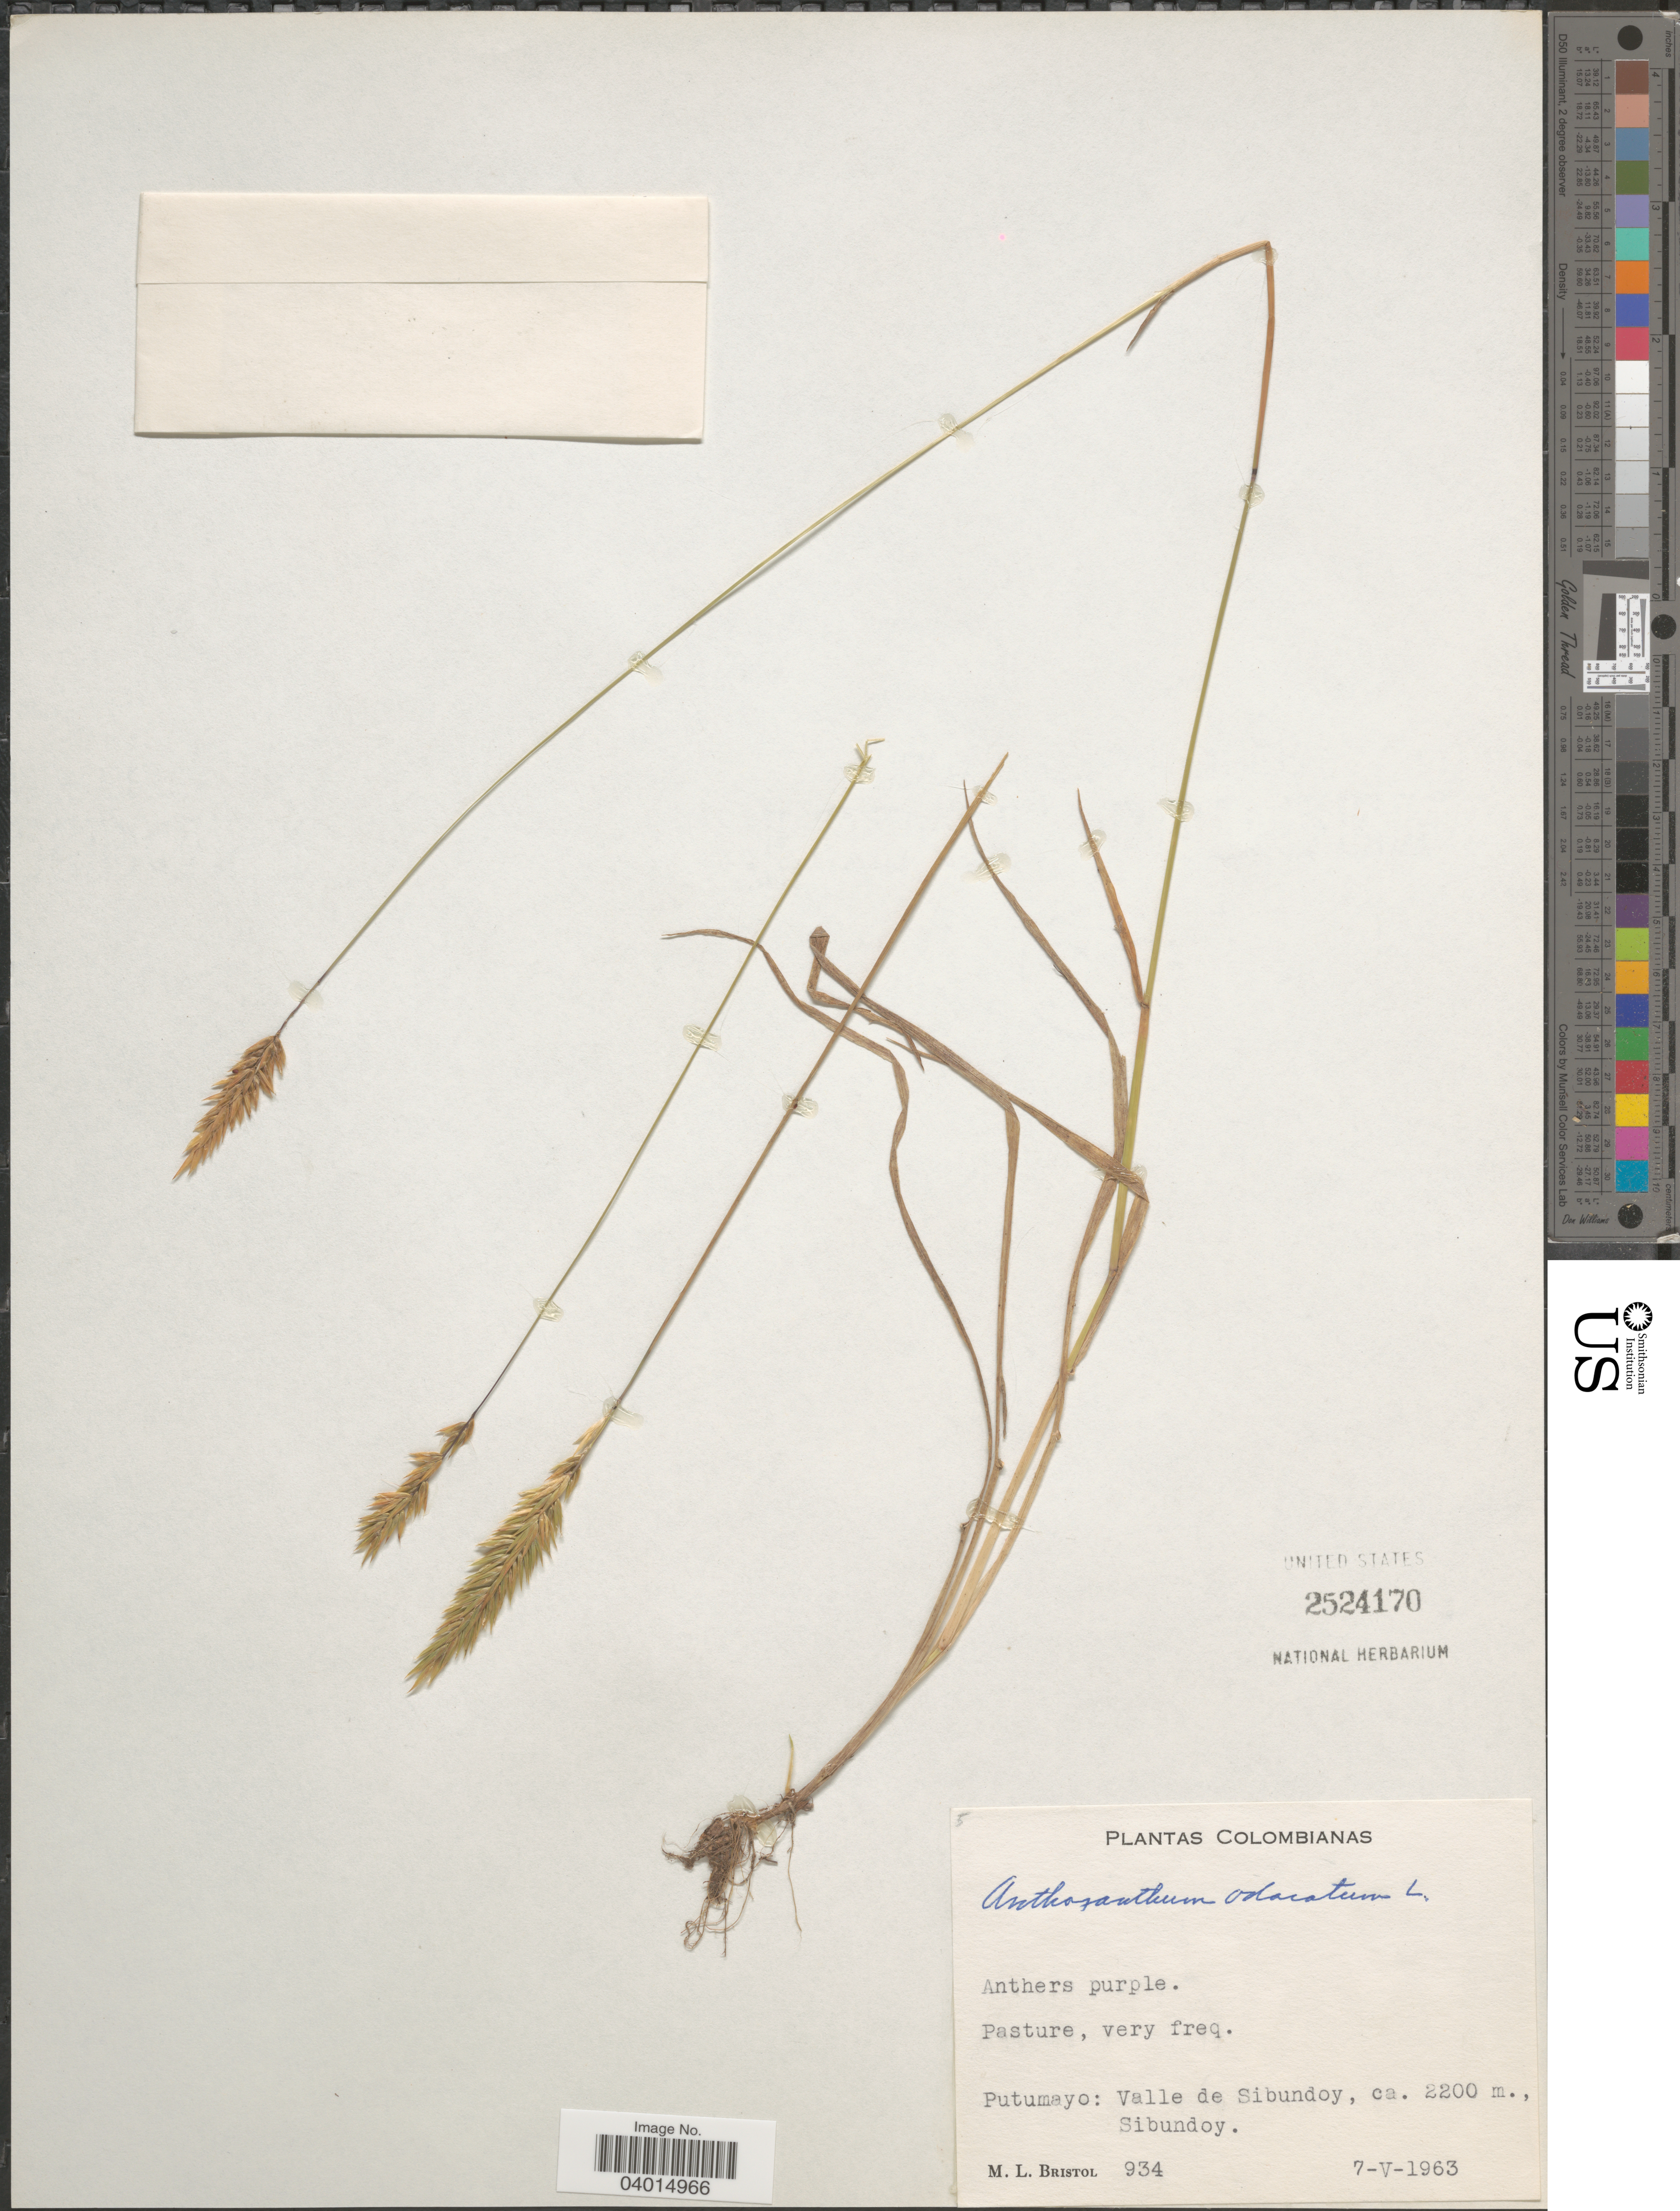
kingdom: Plantae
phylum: Tracheophyta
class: Liliopsida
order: Poales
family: Poaceae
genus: Anthoxanthum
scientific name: Anthoxanthum odoratum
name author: L.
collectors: M. L. Bristol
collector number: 934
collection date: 1963-05-07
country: Colombia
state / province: Putumayo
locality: Valle de Sibundoy, Sibundoy.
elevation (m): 2200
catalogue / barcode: US 2524170